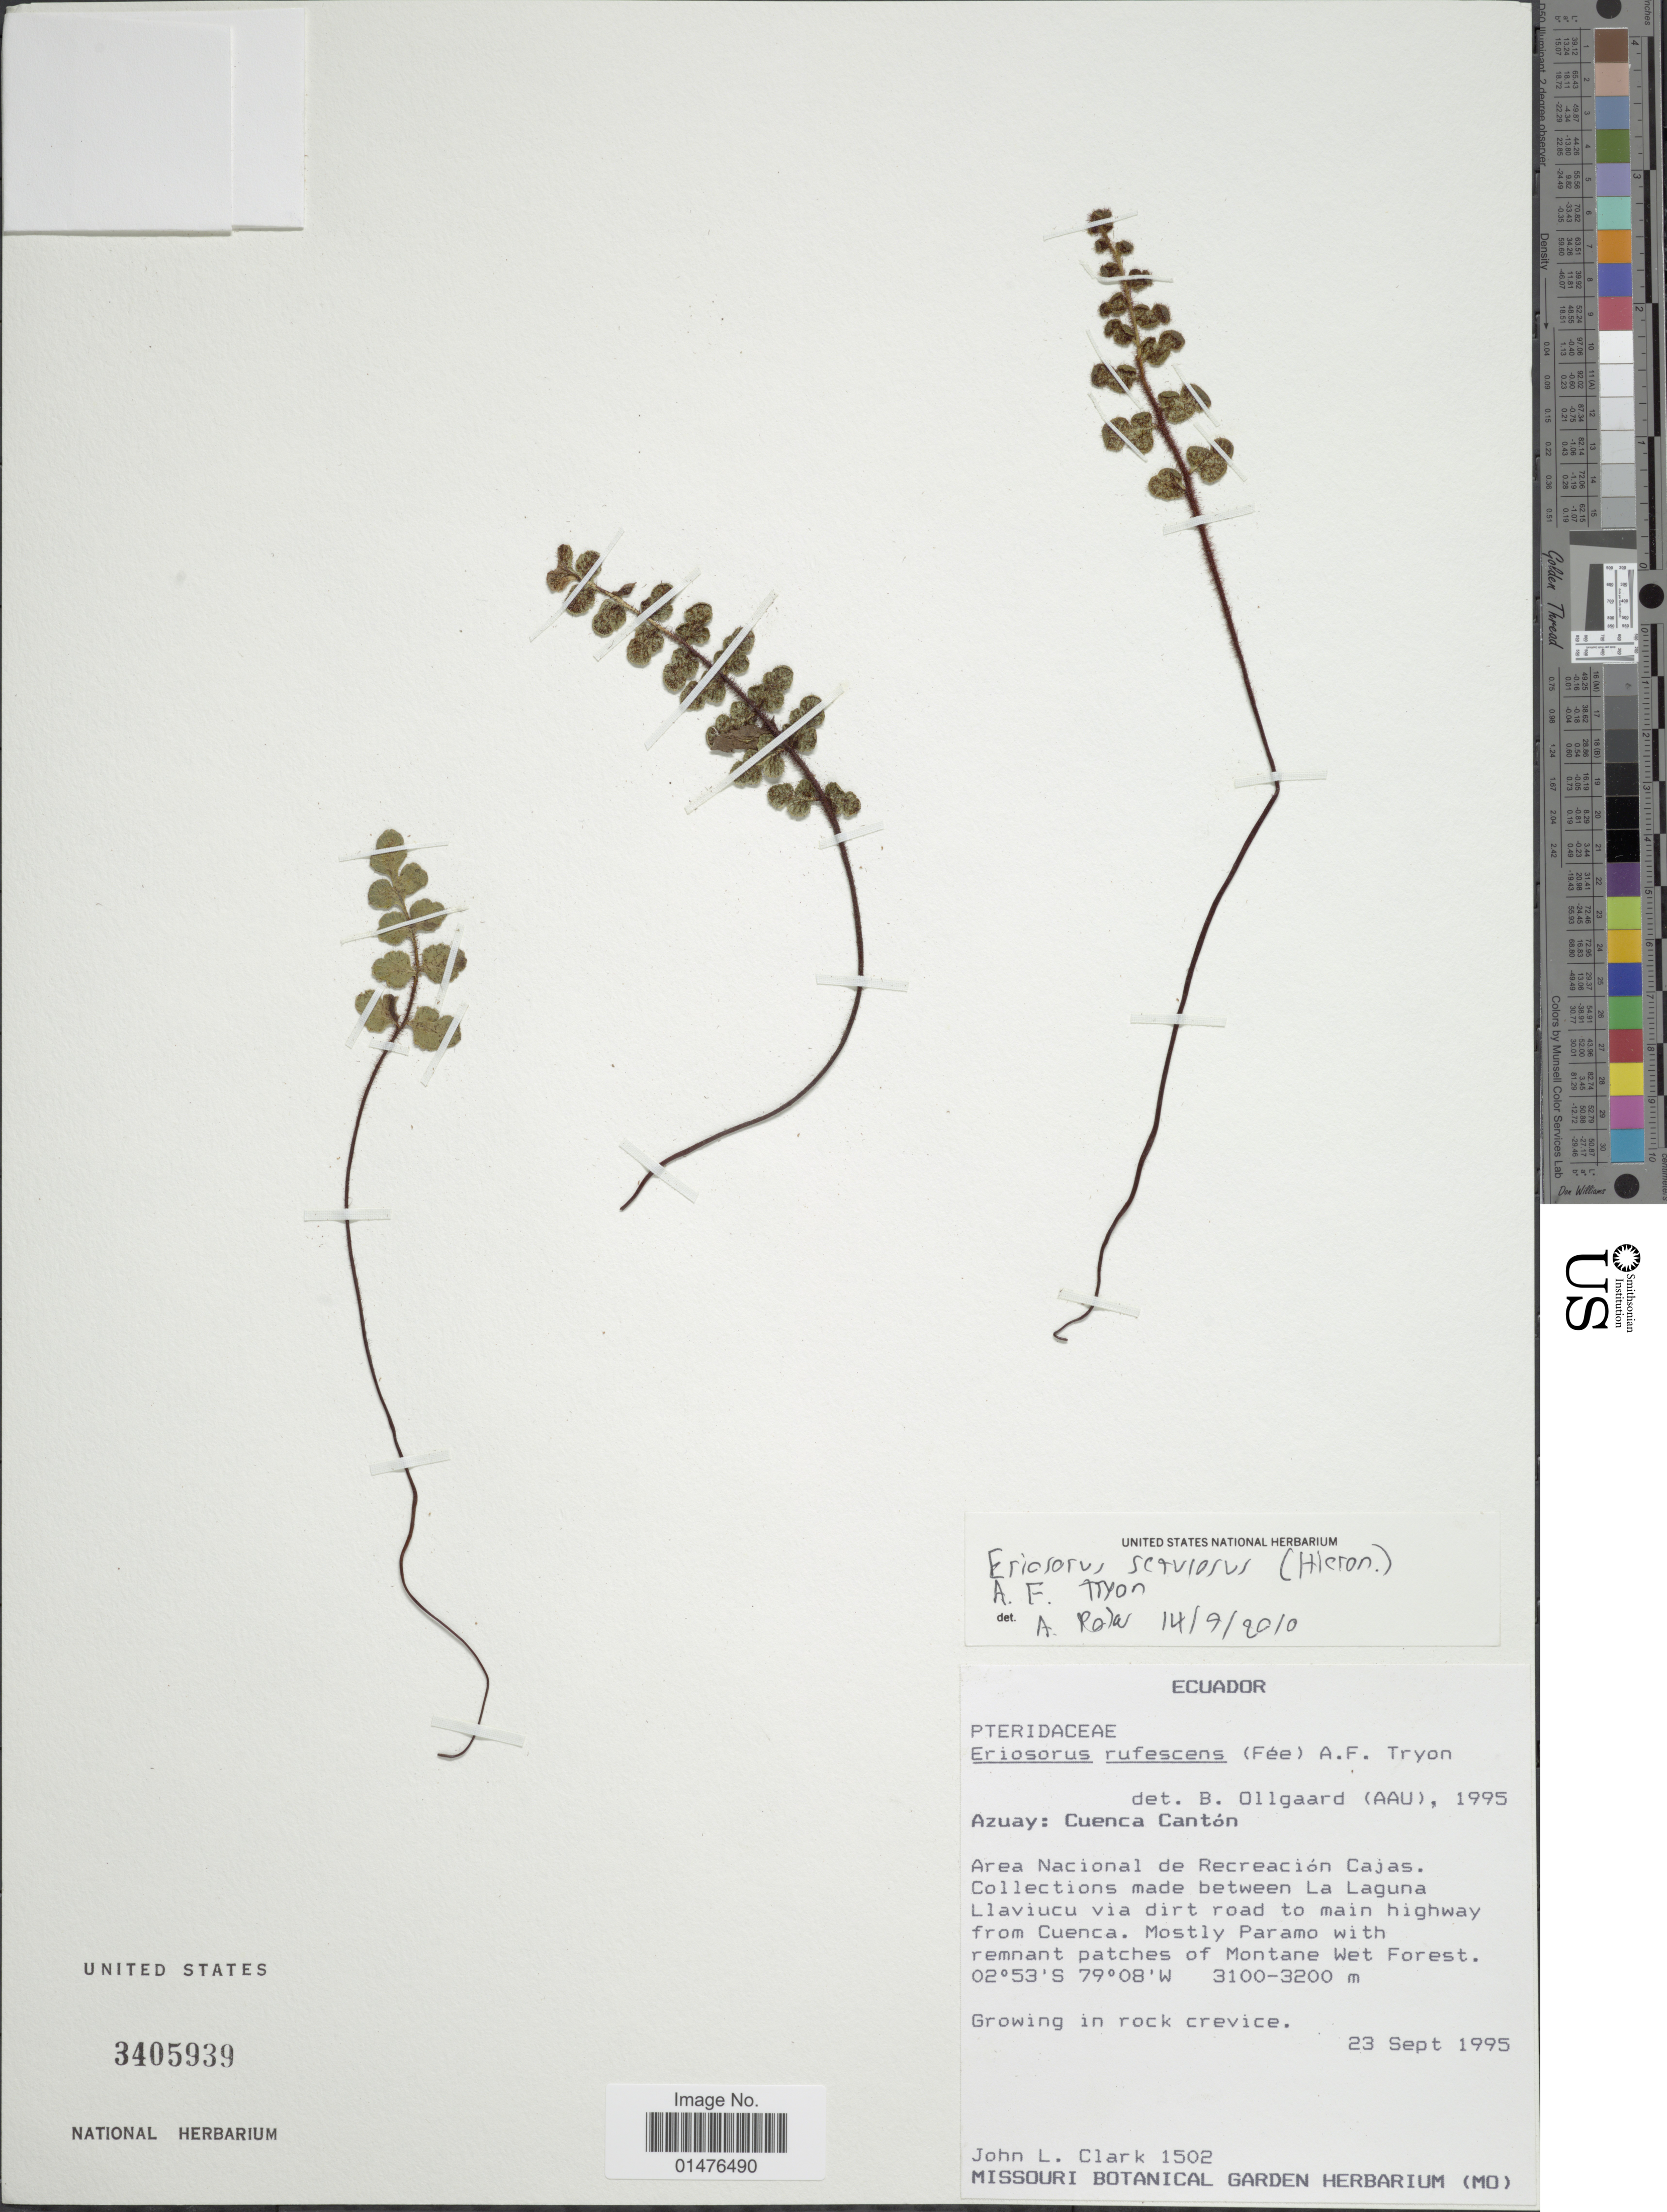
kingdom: Plantae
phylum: Tracheophyta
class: Polypodiopsida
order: Polypodiales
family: Pteridaceae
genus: Jamesonia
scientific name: Jamesonia setulosa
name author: (Hieron.) Christenh.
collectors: J. L. Clark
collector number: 1502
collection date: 1995-09-23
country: Ecuador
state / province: Azuay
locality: Cuenca Cantón, Area Nacional de Recreación Cajas. Collectuions made between La Laguna Llaviucu via dirt road to Main Highway from Cuenca.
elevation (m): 3100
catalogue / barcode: US 3405939